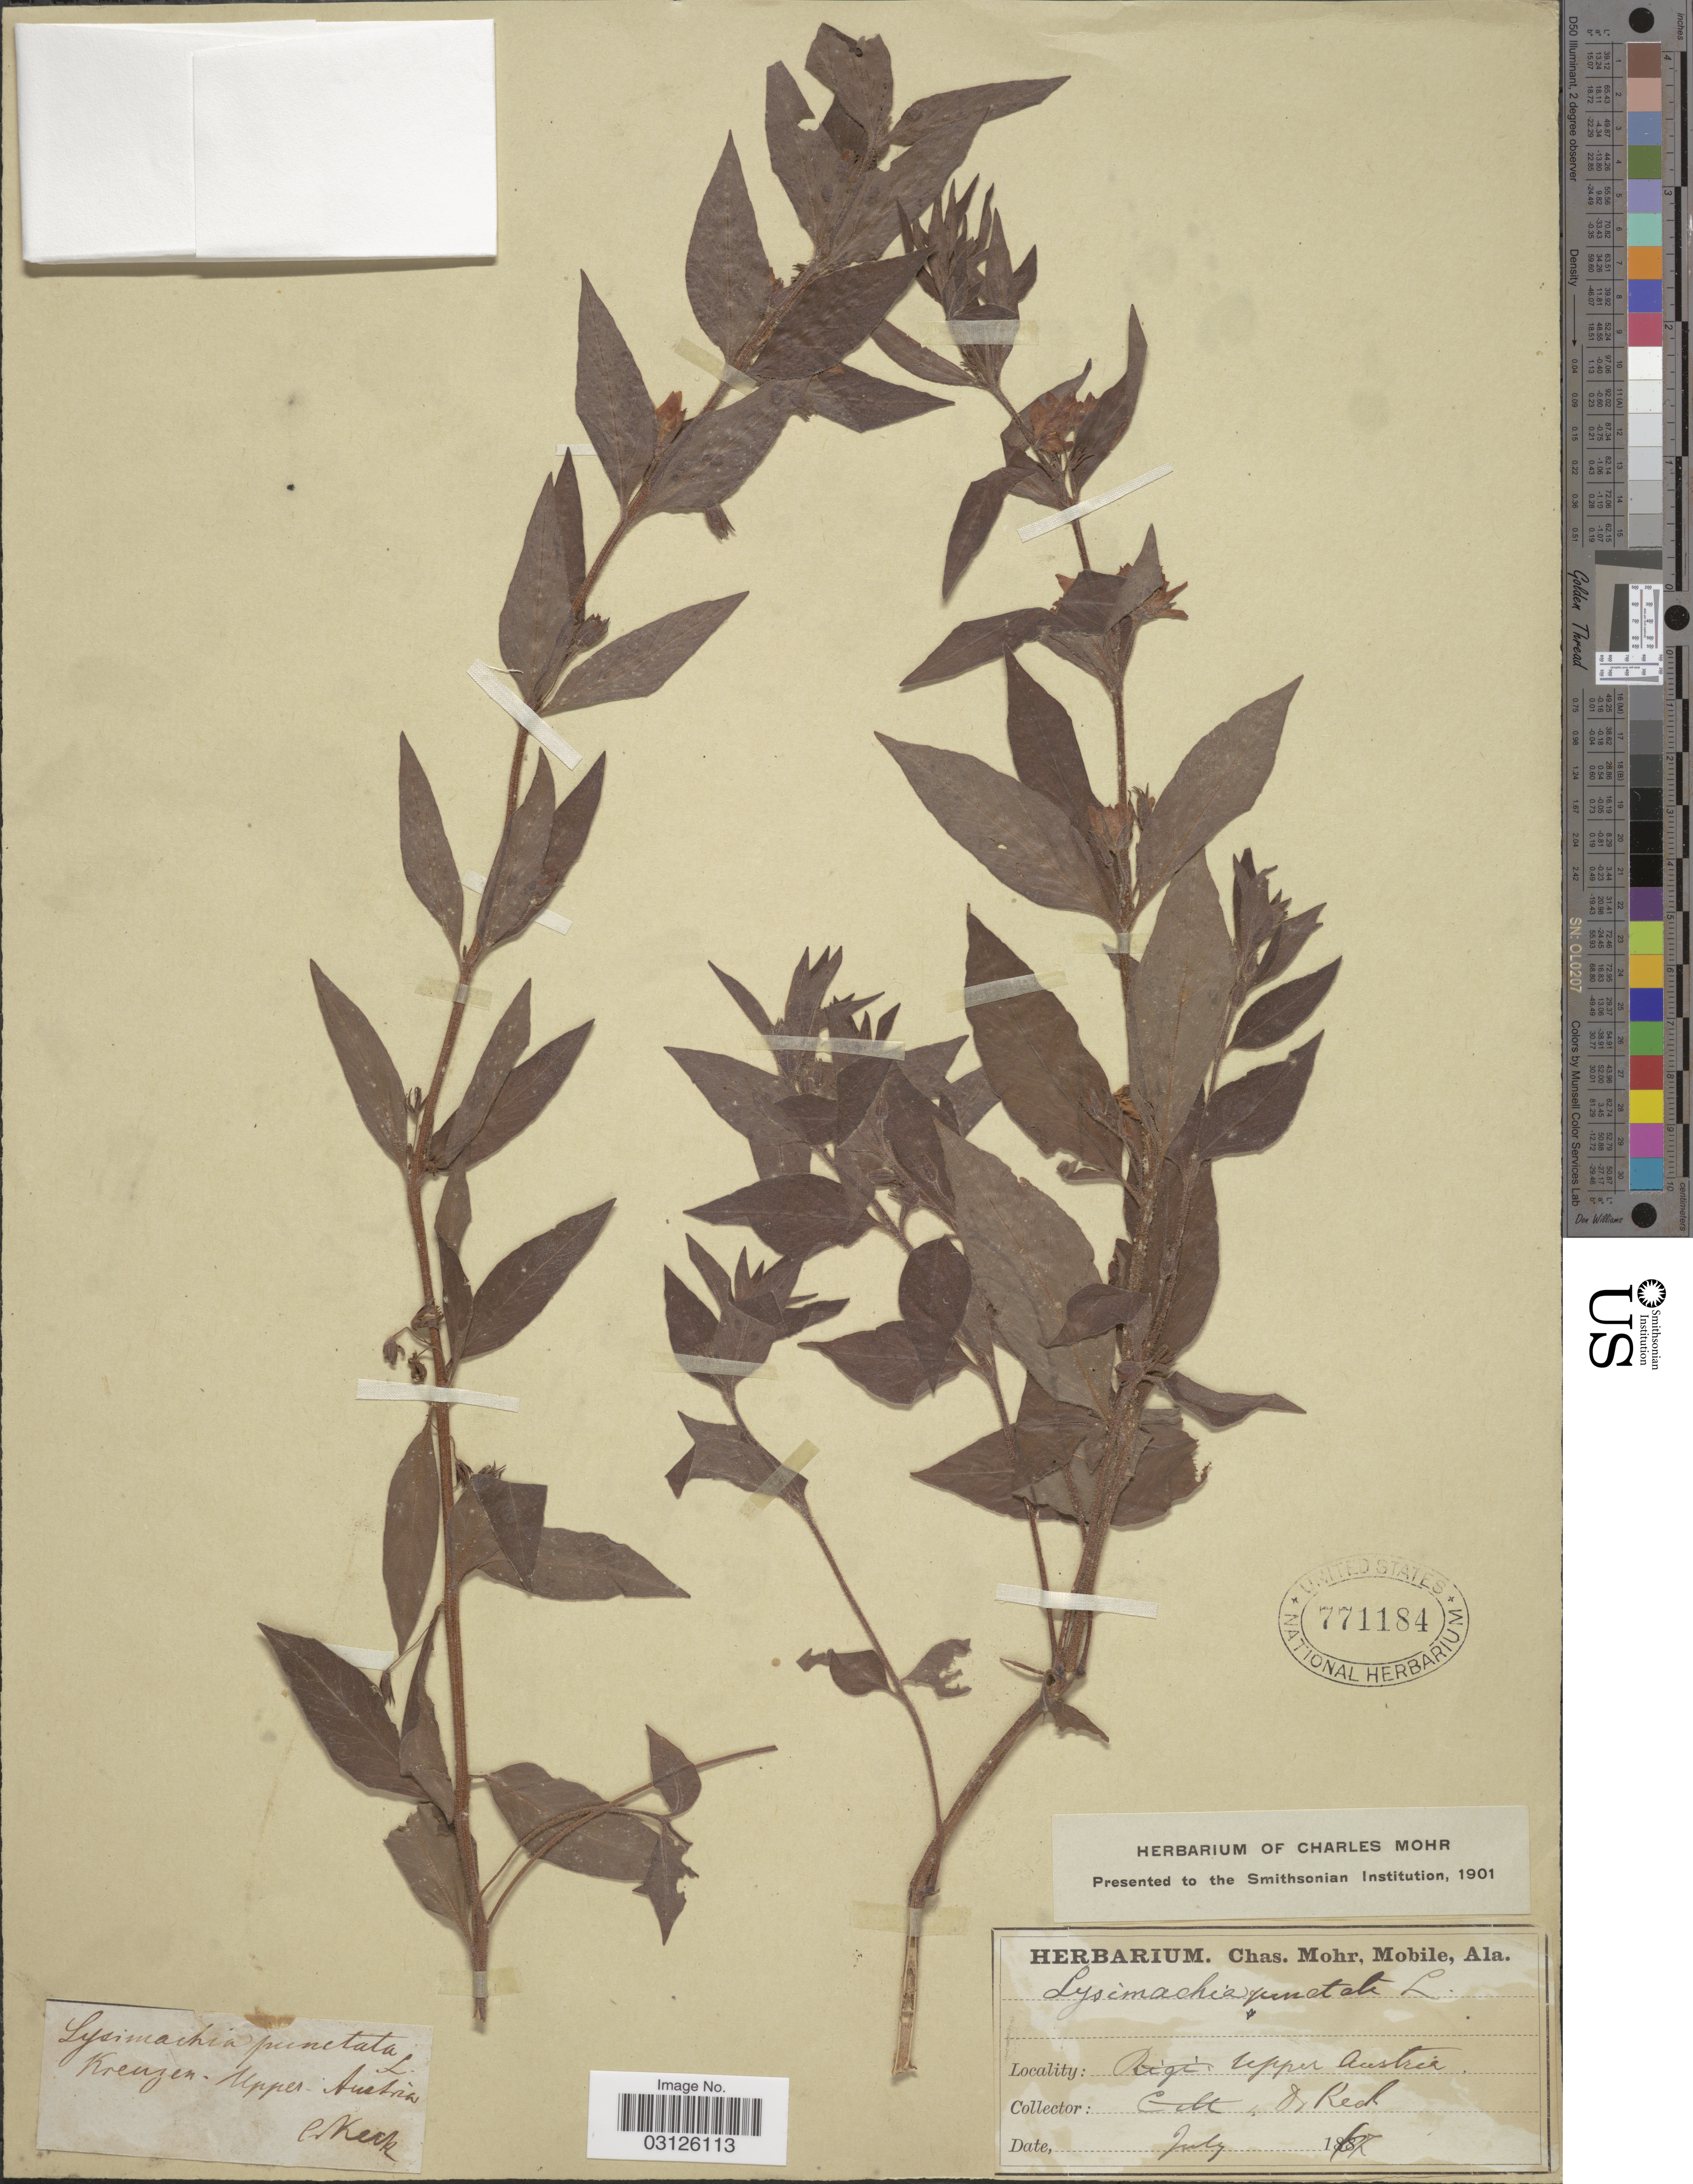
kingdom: Plantae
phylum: Tracheophyta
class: Magnoliopsida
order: Ericales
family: Primulaceae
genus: Lysimachia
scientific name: Lysimachia punctata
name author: L.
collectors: Red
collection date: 1857-07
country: Austria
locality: Upper Austria.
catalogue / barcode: US 771184